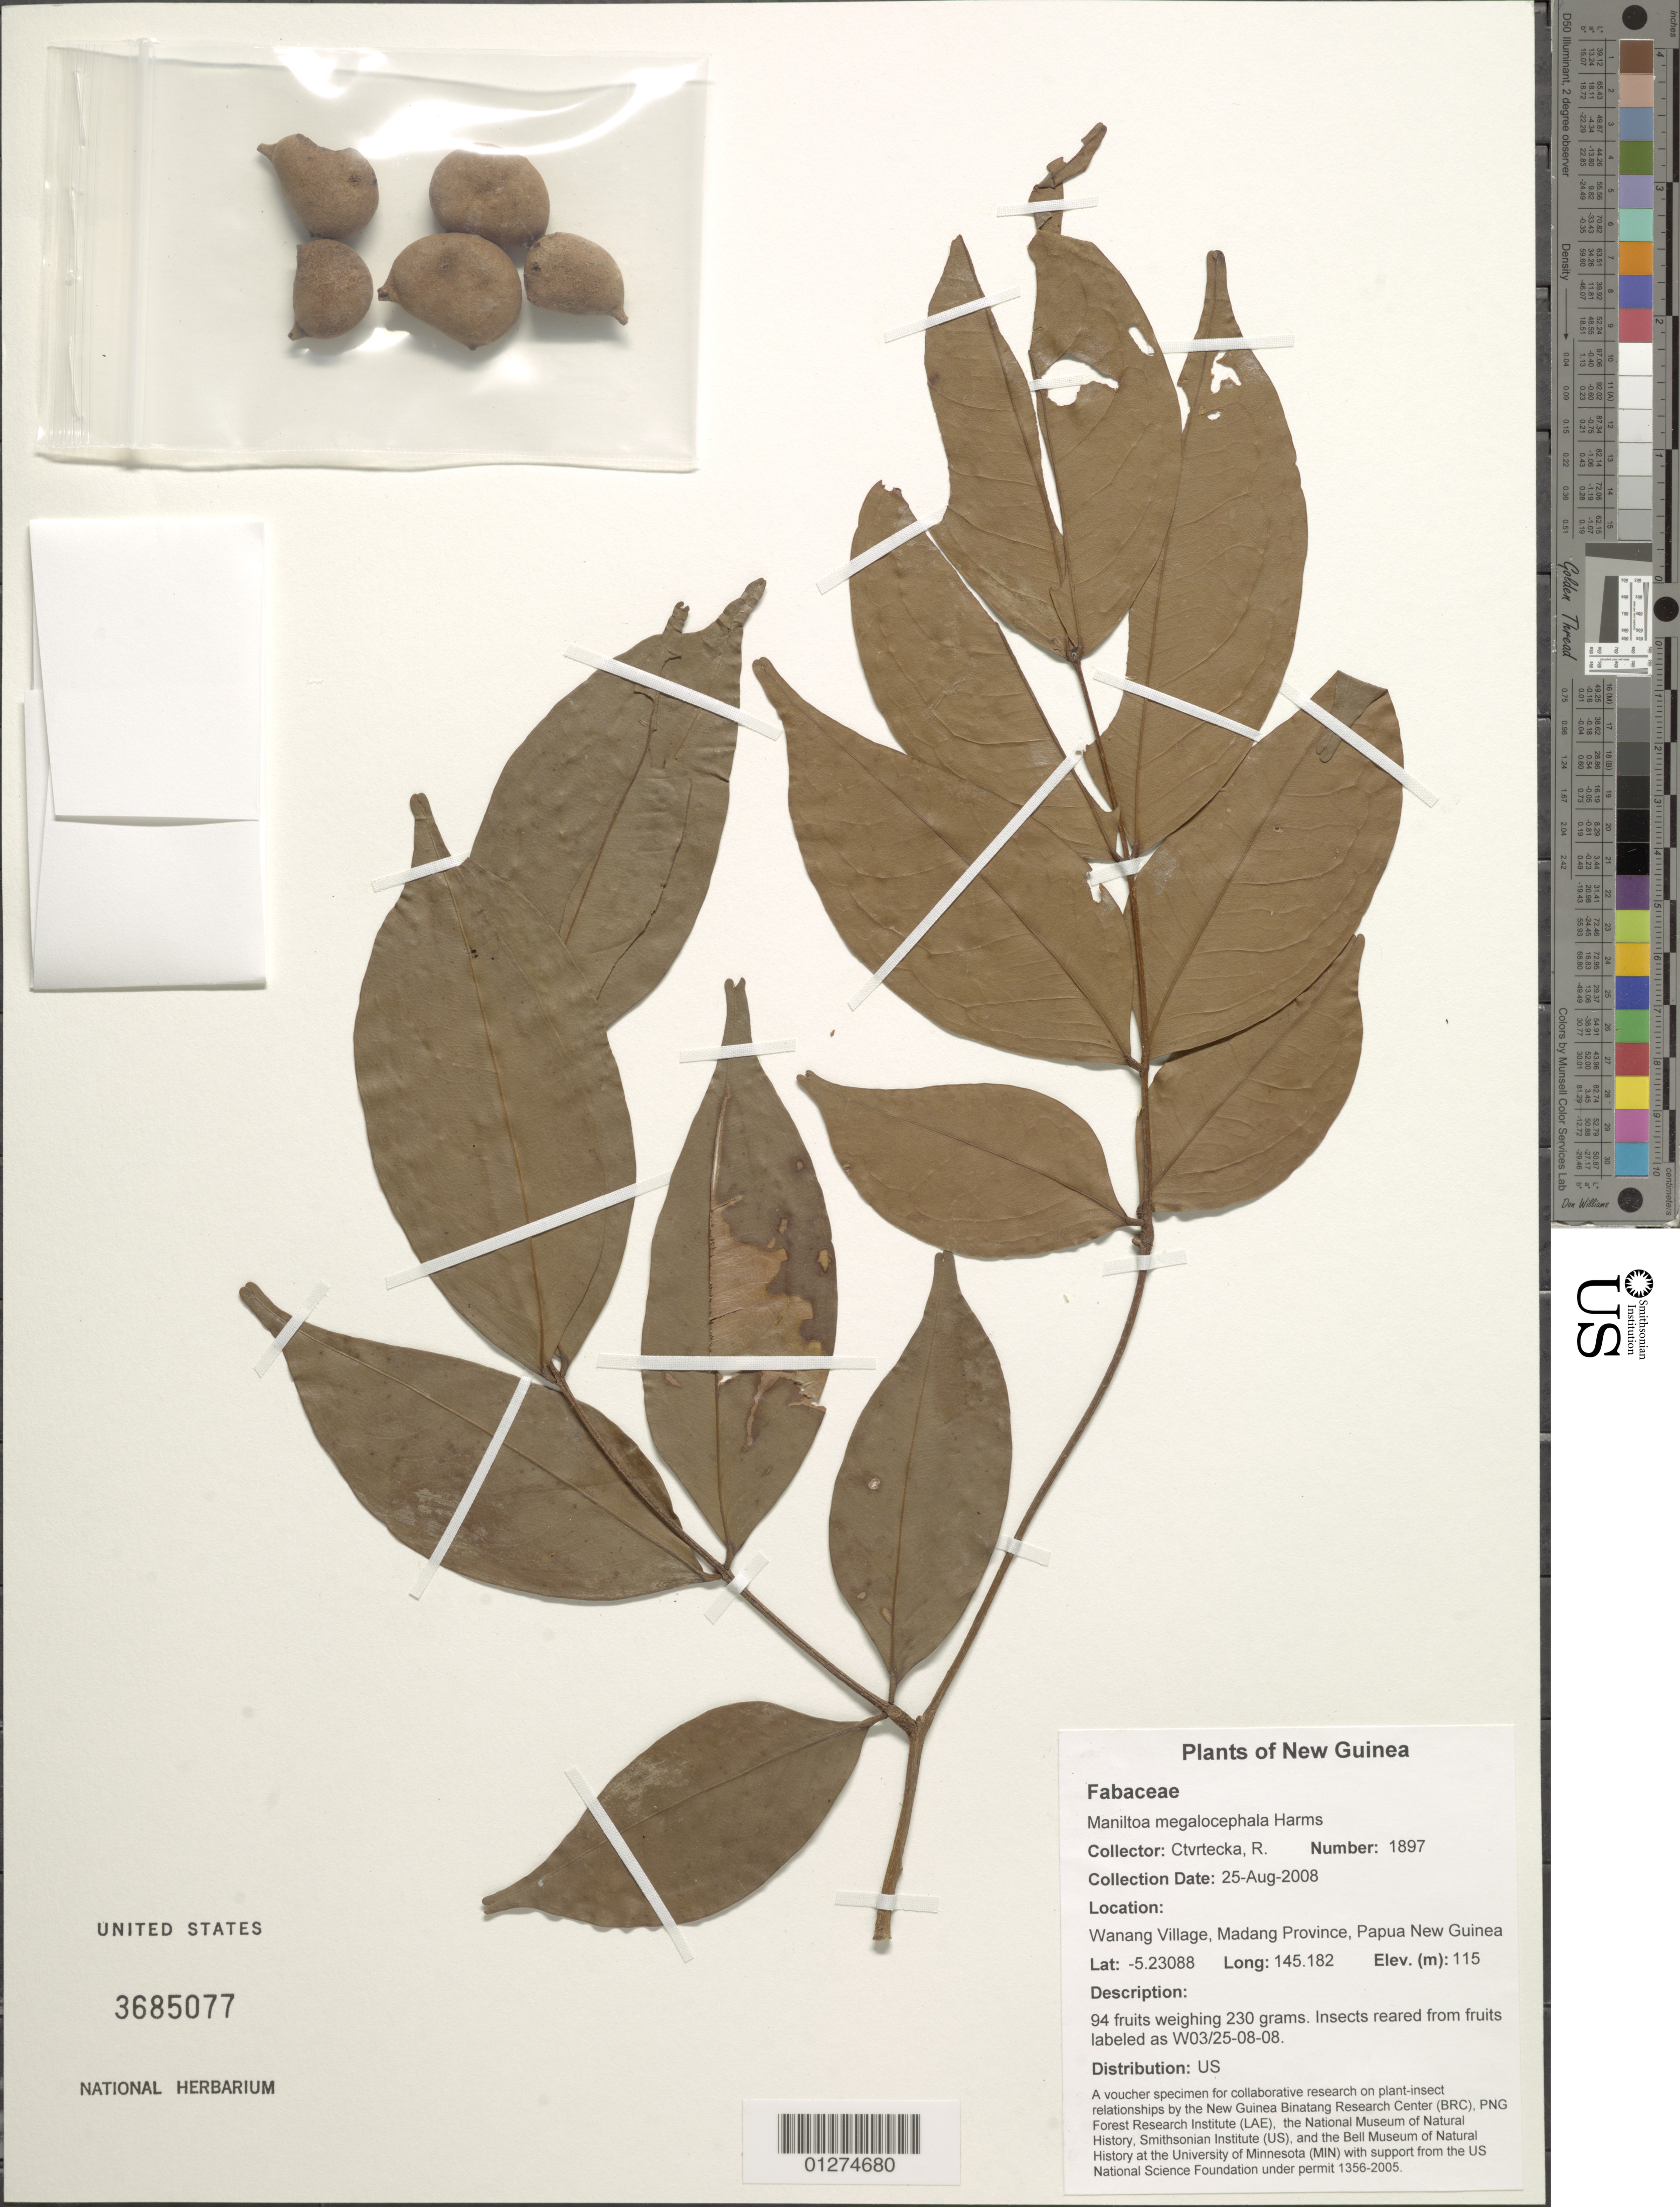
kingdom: Plantae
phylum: Tracheophyta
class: Magnoliopsida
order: Fabales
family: Fabaceae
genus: Maniltoa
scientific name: Maniltoa megalocephala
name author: Harms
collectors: R. Ctvrtecka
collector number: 1897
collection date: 2008-08-25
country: Papua New Guinea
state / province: Madang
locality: Wanang Village.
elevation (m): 115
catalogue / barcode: US 3685077